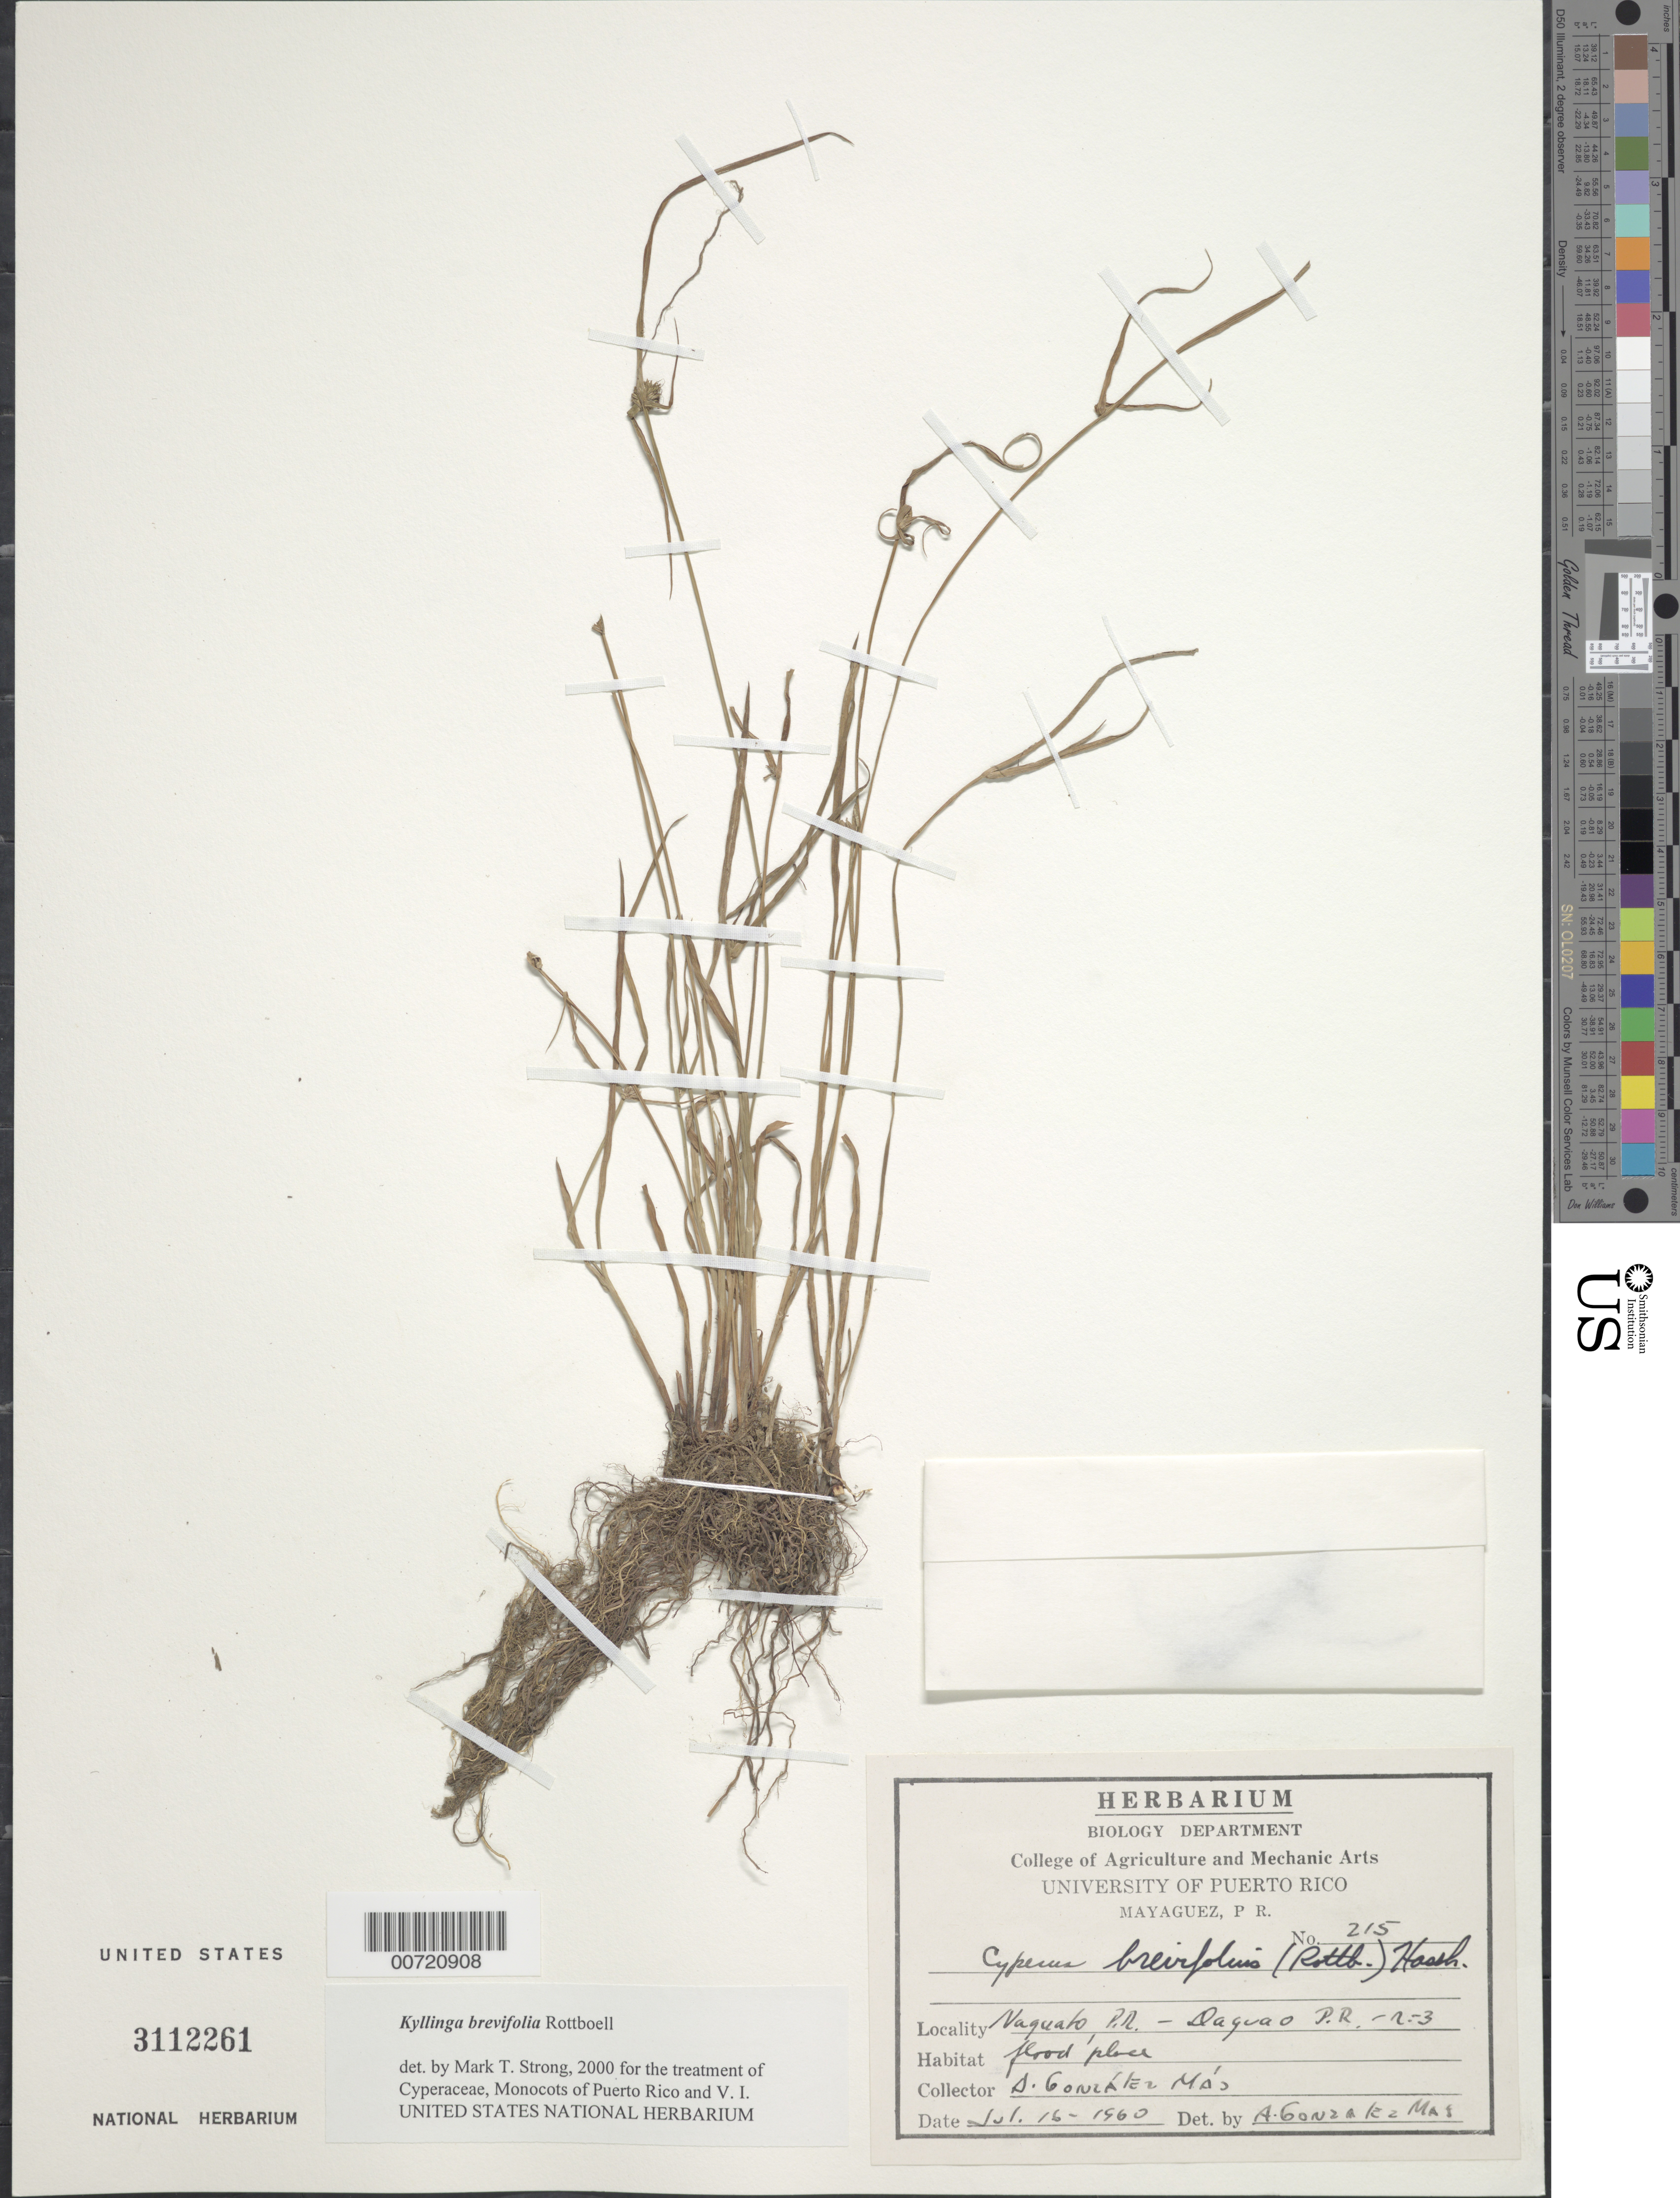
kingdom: Plantae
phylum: Tracheophyta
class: Liliopsida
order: Poales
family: Cyperaceae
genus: Cyperus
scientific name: Cyperus brevifolius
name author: (Rottb.) Hassk.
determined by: Strong, M. T., (US), Smithsonian Institution - National Museum of Natural History (UNITED STATES)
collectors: A. González Más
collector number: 215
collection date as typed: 16 Jul 1960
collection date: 1960-07-16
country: Puerto Rico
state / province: Naguabo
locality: Naguabo: Rd. 3. Daguao River.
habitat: Flood plain.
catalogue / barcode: US 3112261